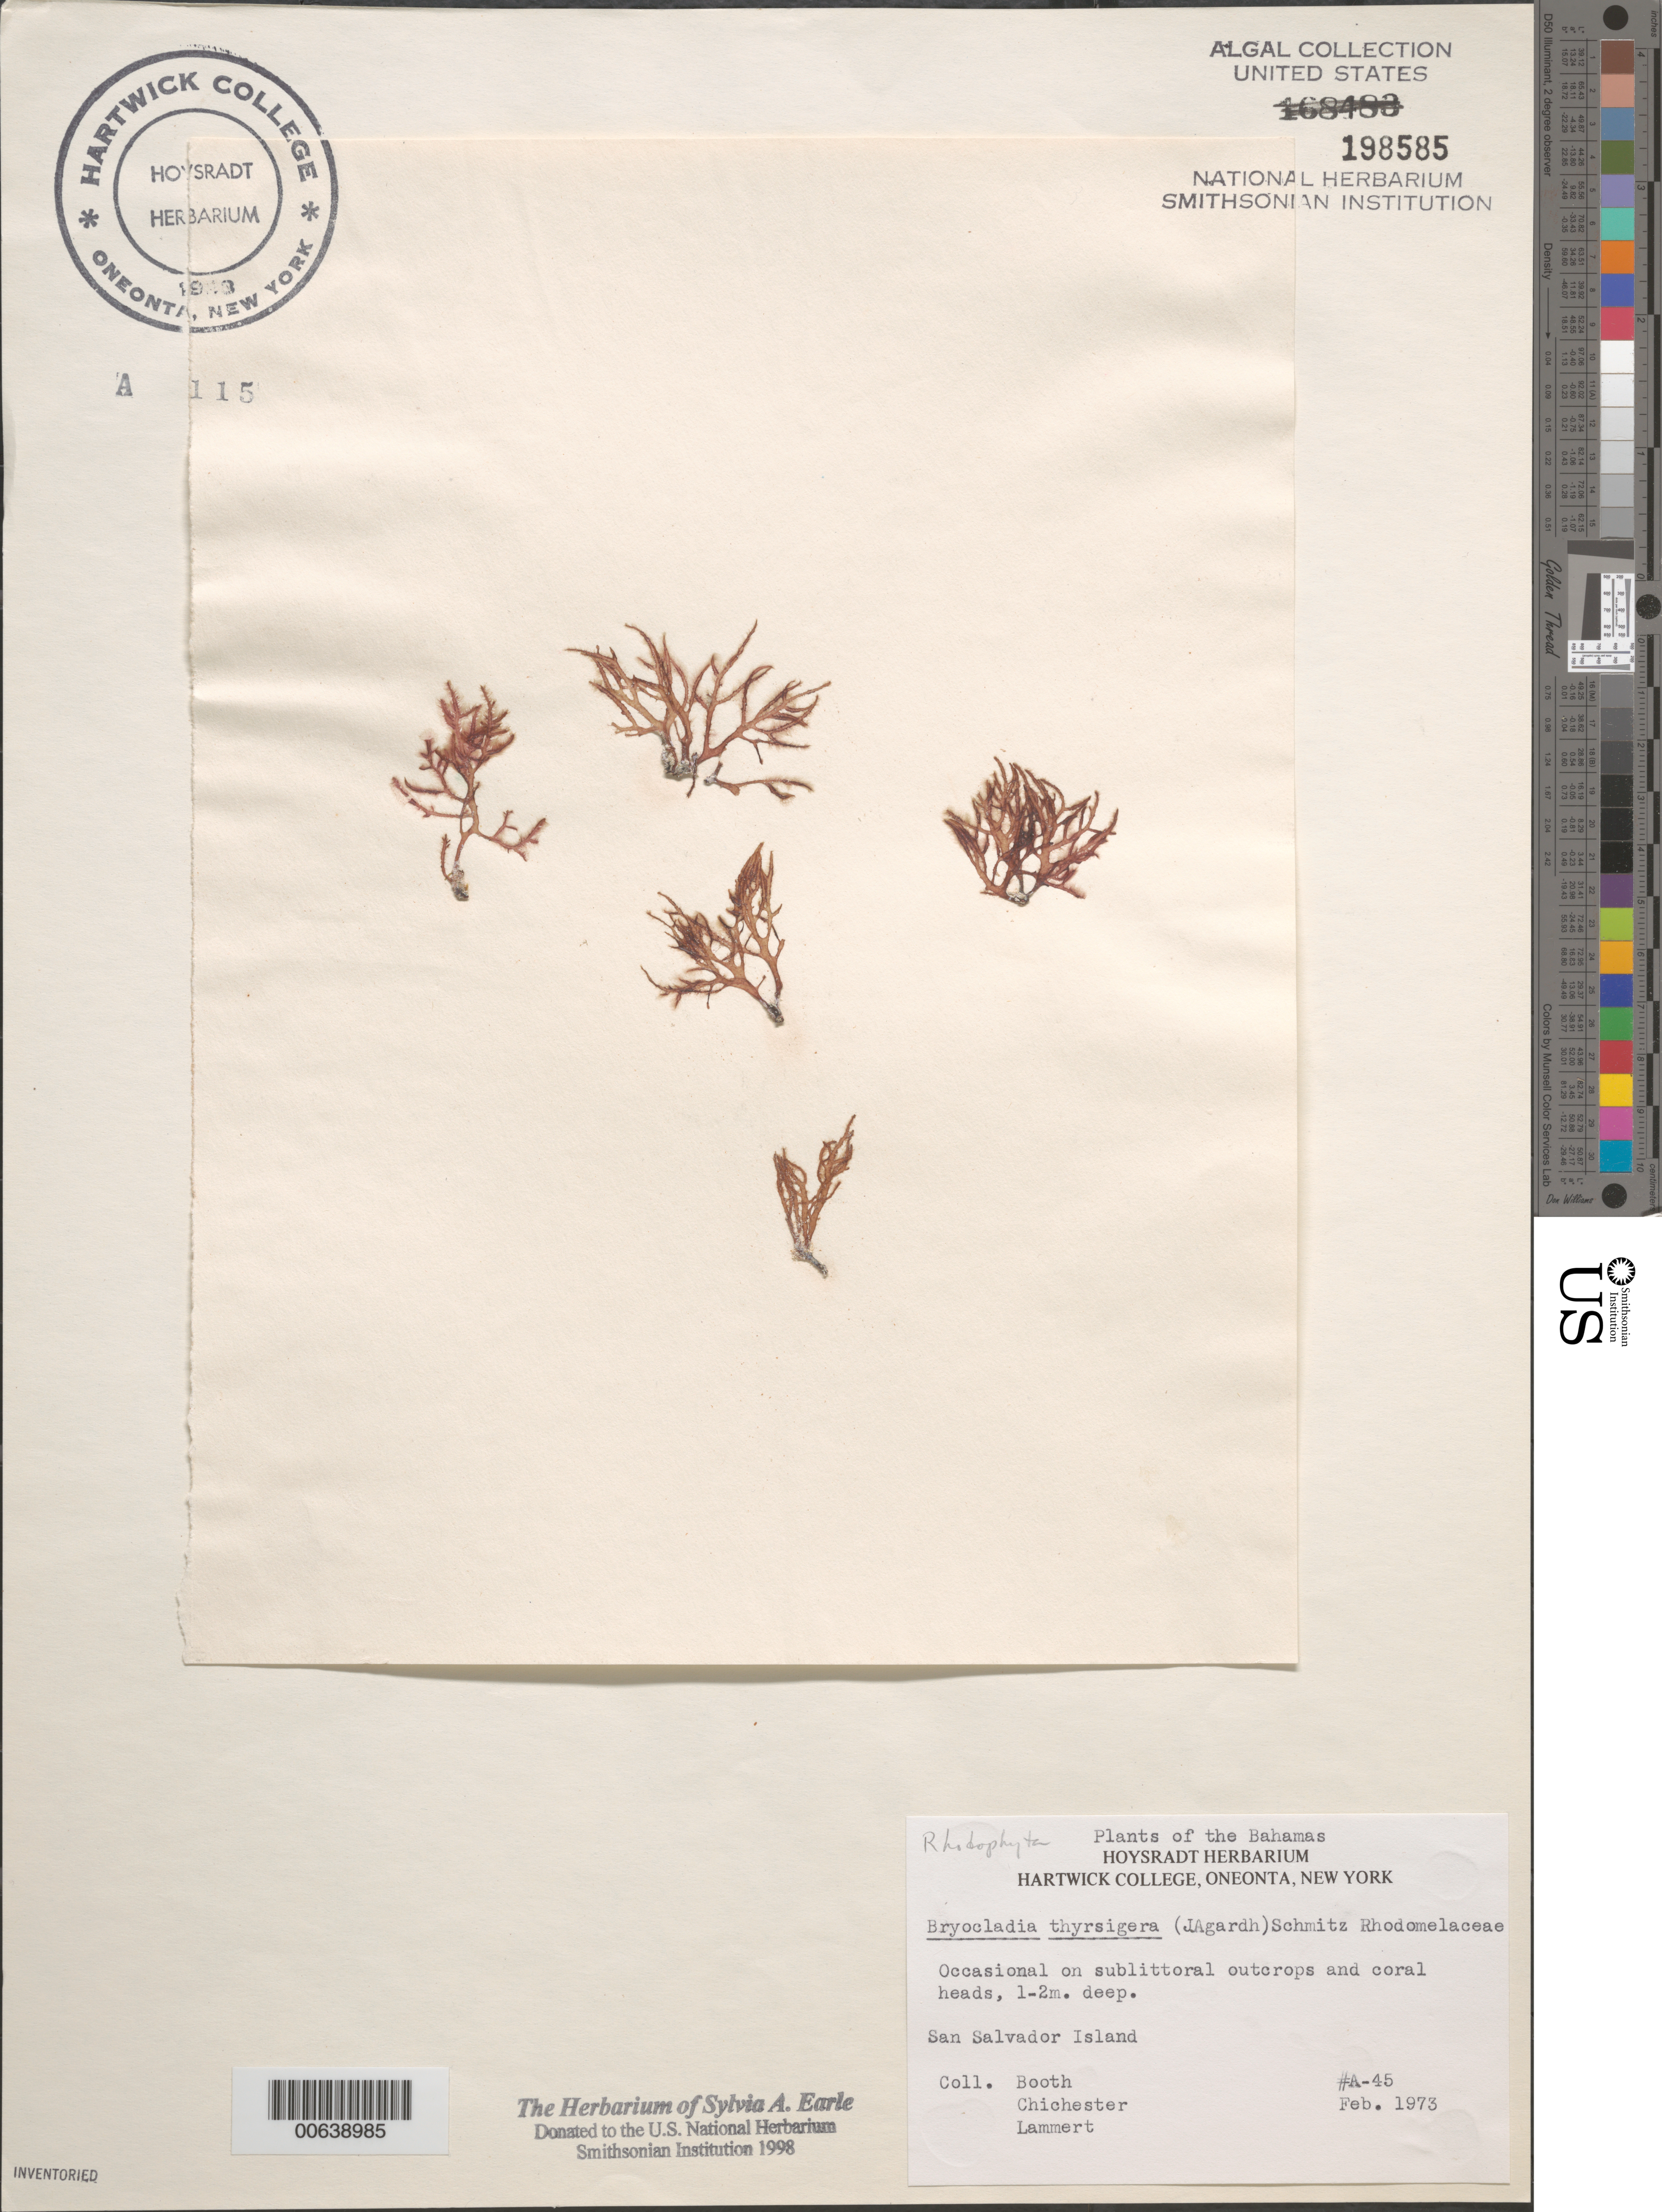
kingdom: Plantae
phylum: Rhodophyta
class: Florideophyceae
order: Ceramiales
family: Rhodomelaceae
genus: Bryocladia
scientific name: Bryocladia thyrsigera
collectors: -. Booth, -. Chichester & -. Lammert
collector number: A-45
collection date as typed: Feb 1973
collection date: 1973-02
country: Bahamas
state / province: San Salvador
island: San Salvador Island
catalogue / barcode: US 198585